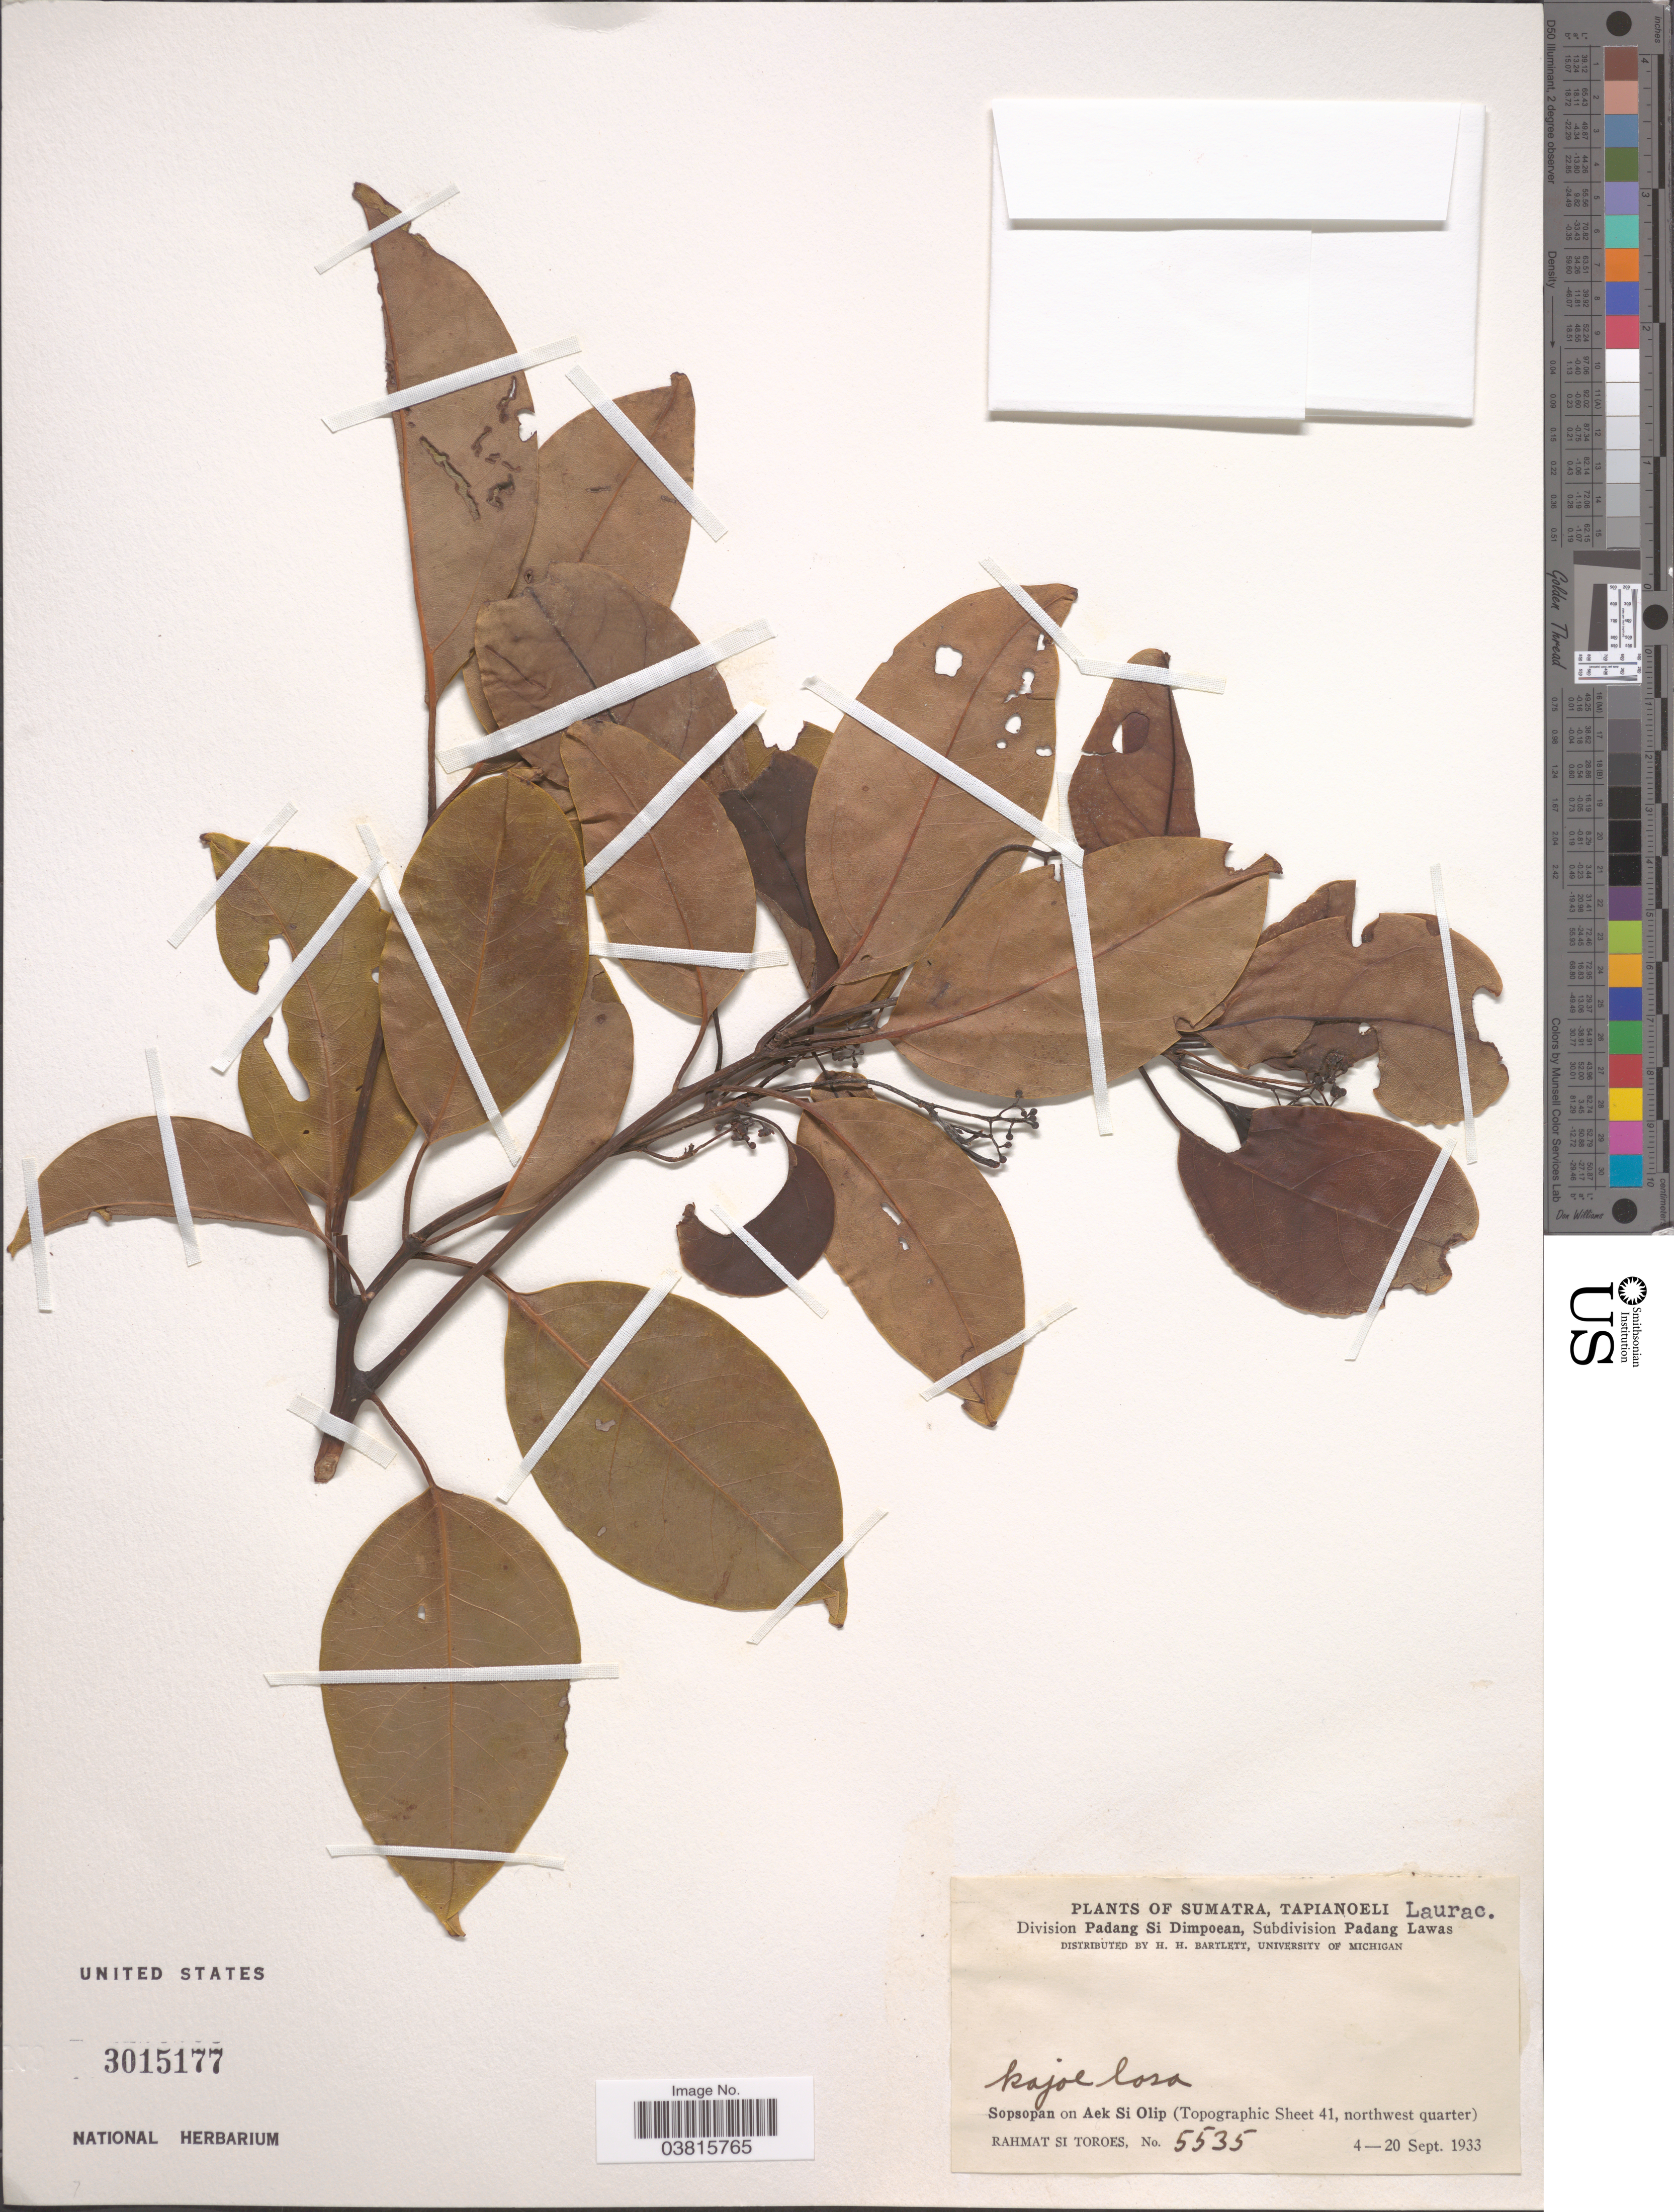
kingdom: Plantae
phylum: Tracheophyta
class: Magnoliopsida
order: Laurales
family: Lauraceae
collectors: Rahmat Si Boeea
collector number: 5535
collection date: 1933-09-04/1933-09-20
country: Indonesia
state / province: Sumatra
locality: Tapianoeli. Division Padang Si Dimpoean, Subdivision Padang Lawas. Sopsopan on Aek Si Olip (Toopgraphic Sheet 41, northwest wuarter).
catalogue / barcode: US 3015177